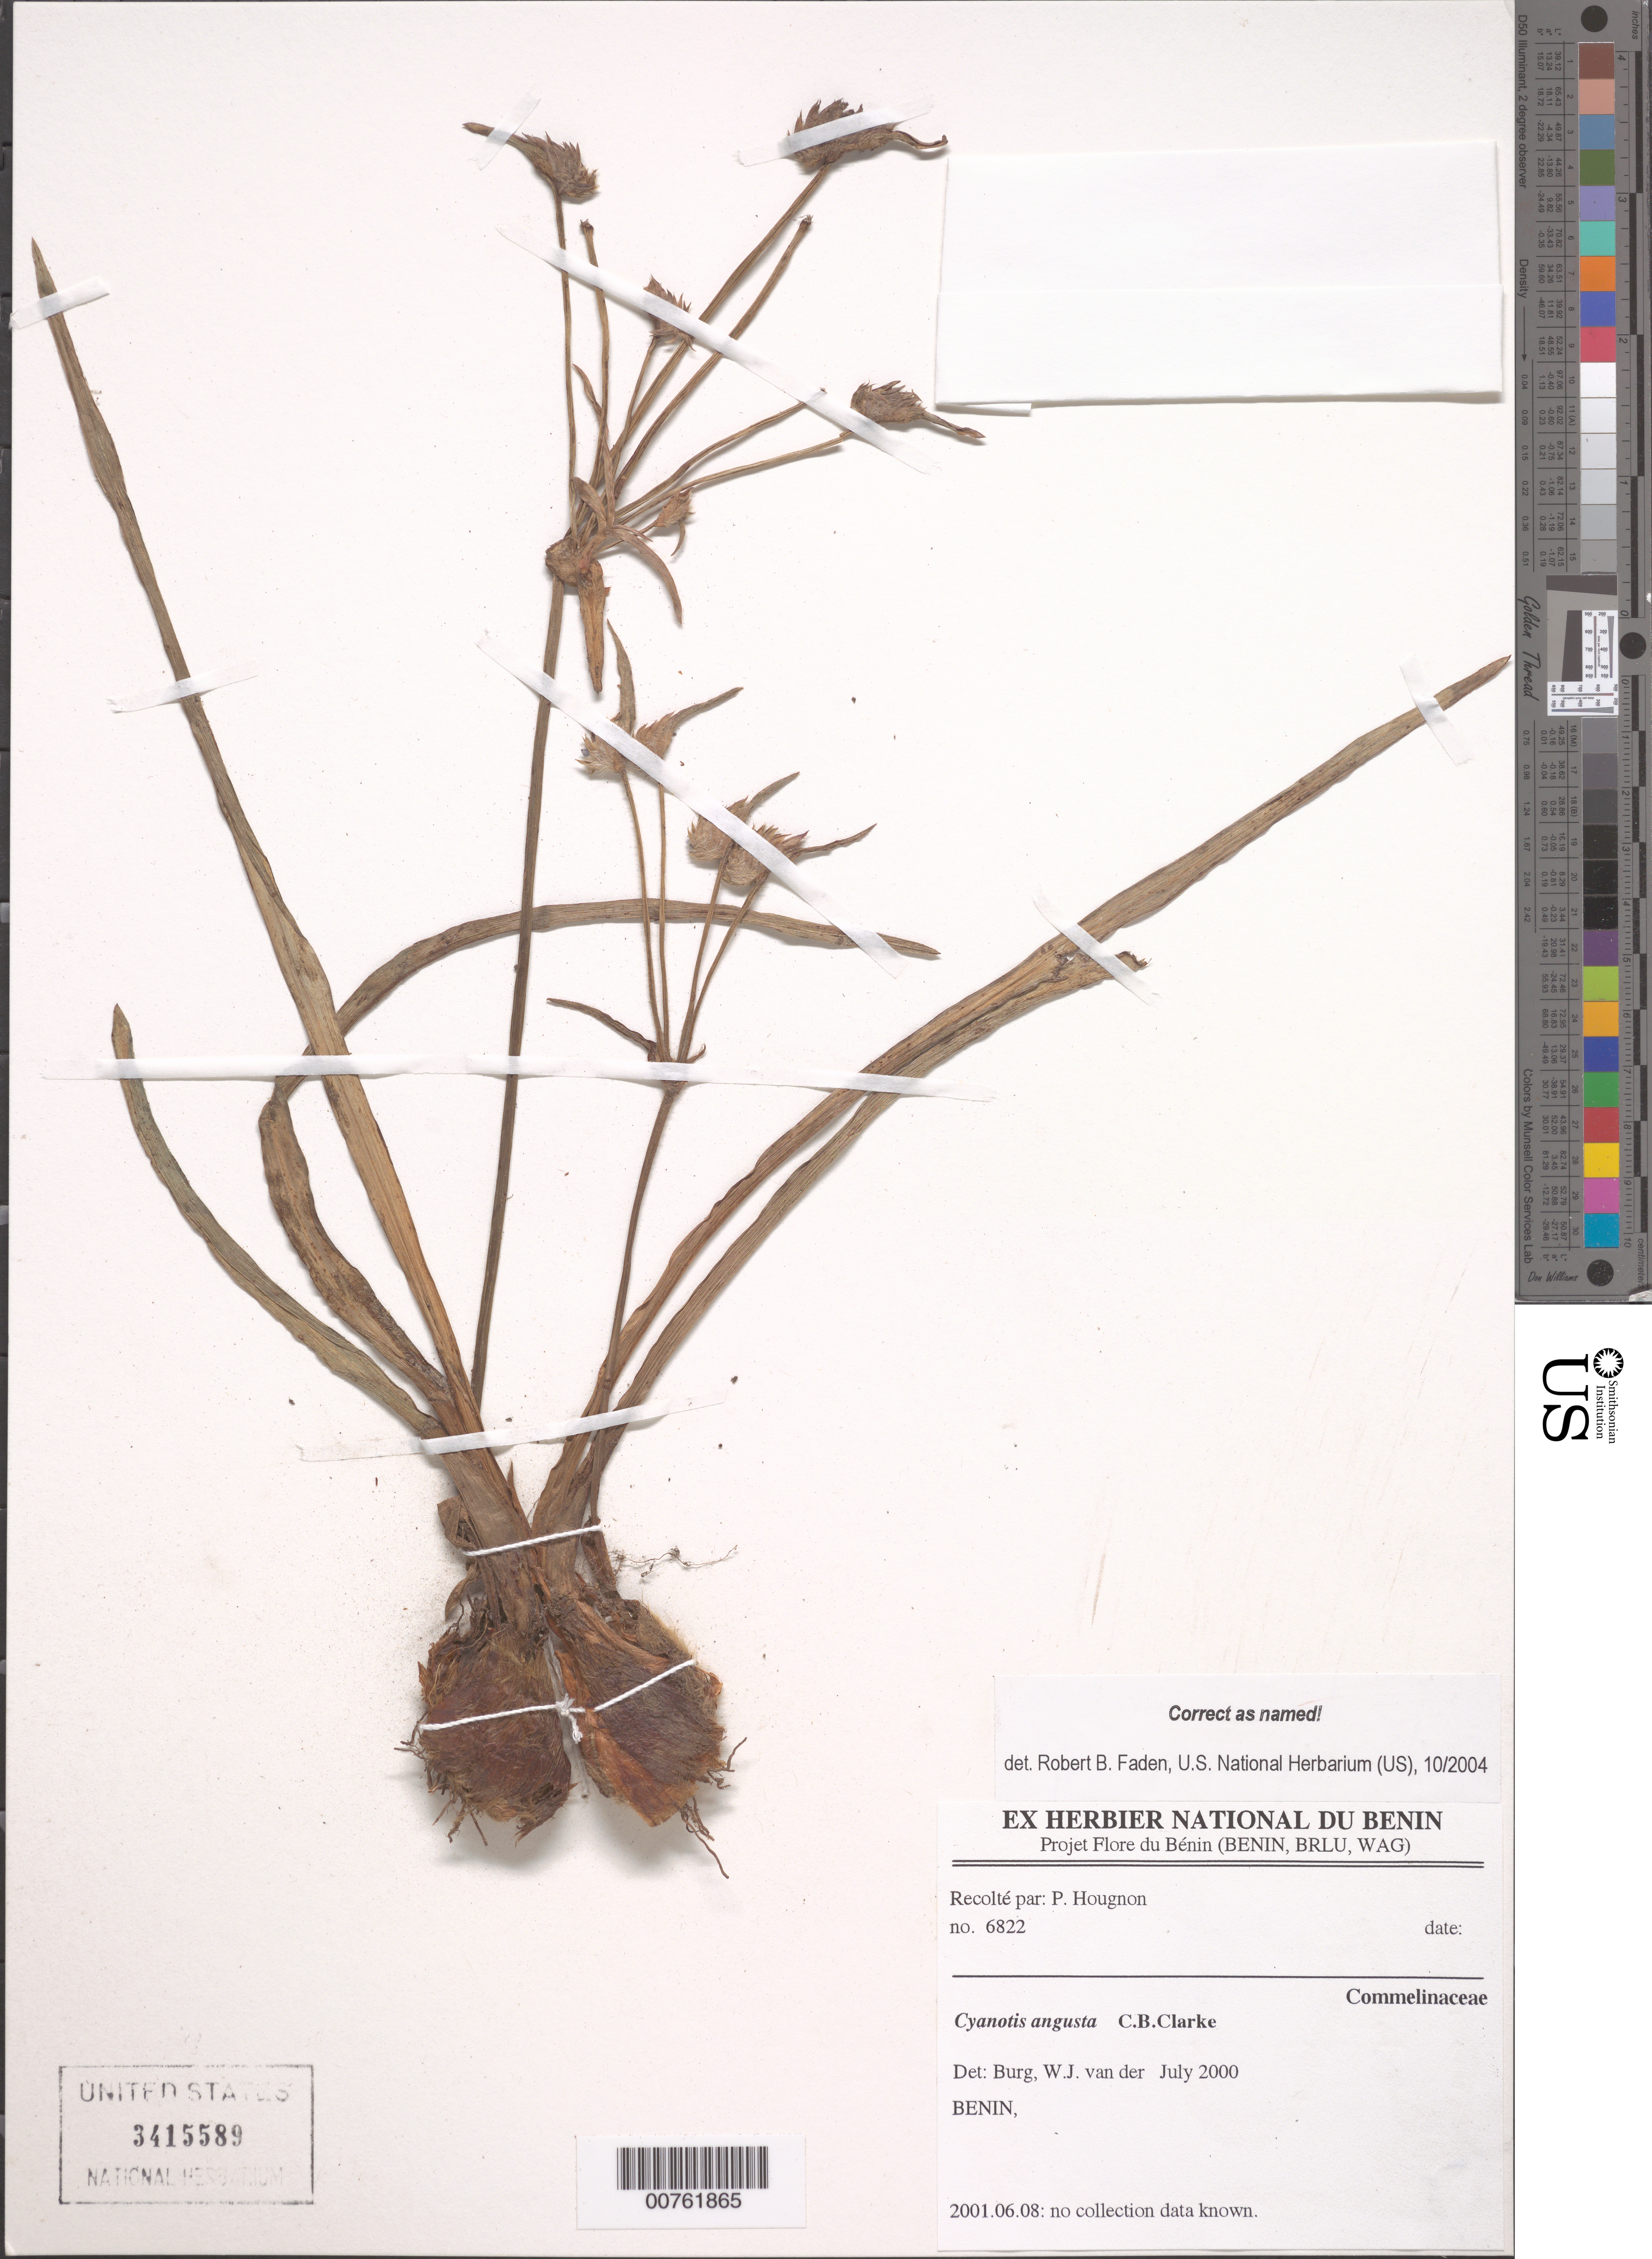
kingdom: Plantae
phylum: Tracheophyta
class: Liliopsida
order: Commelinales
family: Commelinaceae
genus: Cyanotis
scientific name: Cyanotis angusta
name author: C.B. Clarke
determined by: Faden, Robert B., (US), Smithsonian Institution - National Museum of Natural History (UNITED STATES)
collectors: P. Hougnon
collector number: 6822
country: Benin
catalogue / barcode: US 3415589